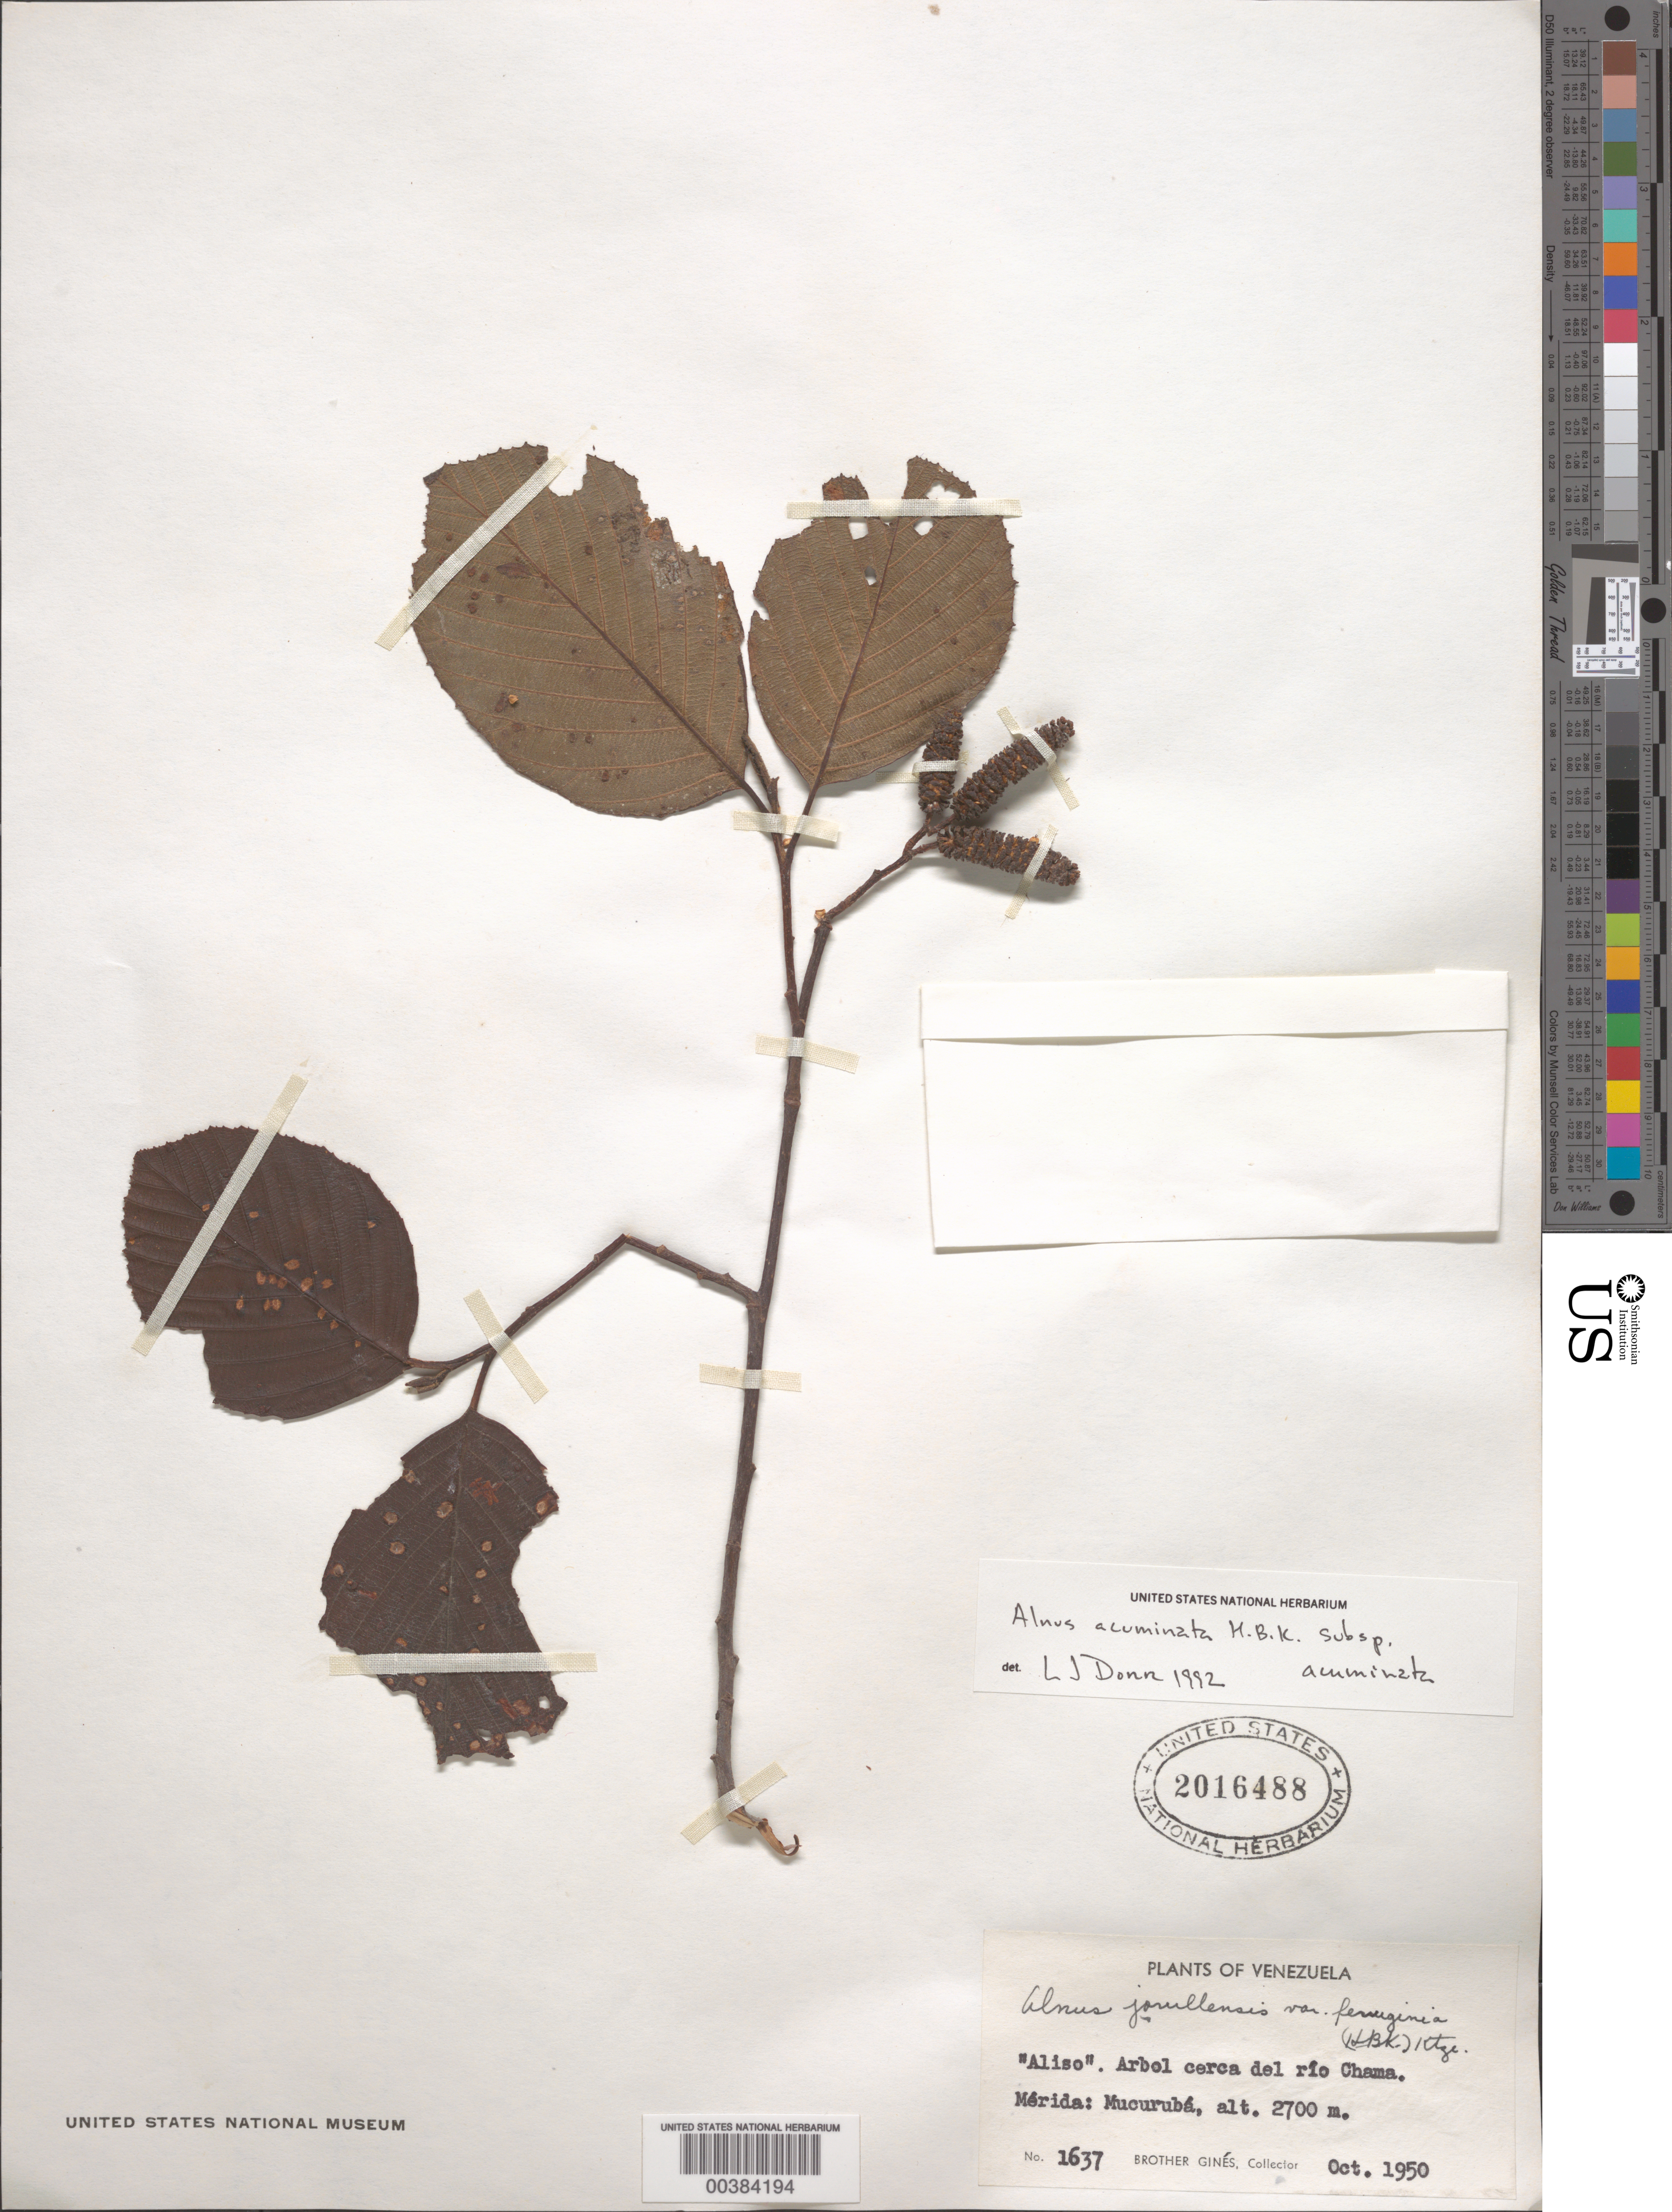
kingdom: Plantae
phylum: Tracheophyta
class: Magnoliopsida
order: Fagales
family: Betulaceae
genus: Alnus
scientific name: Alnus acuminata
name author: Kunth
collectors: Bro. Gines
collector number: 1637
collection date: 1950-10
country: Venezuela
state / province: Mérida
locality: Arbol cerca del río Chama. Mucurubá.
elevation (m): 2700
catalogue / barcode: US 2016488